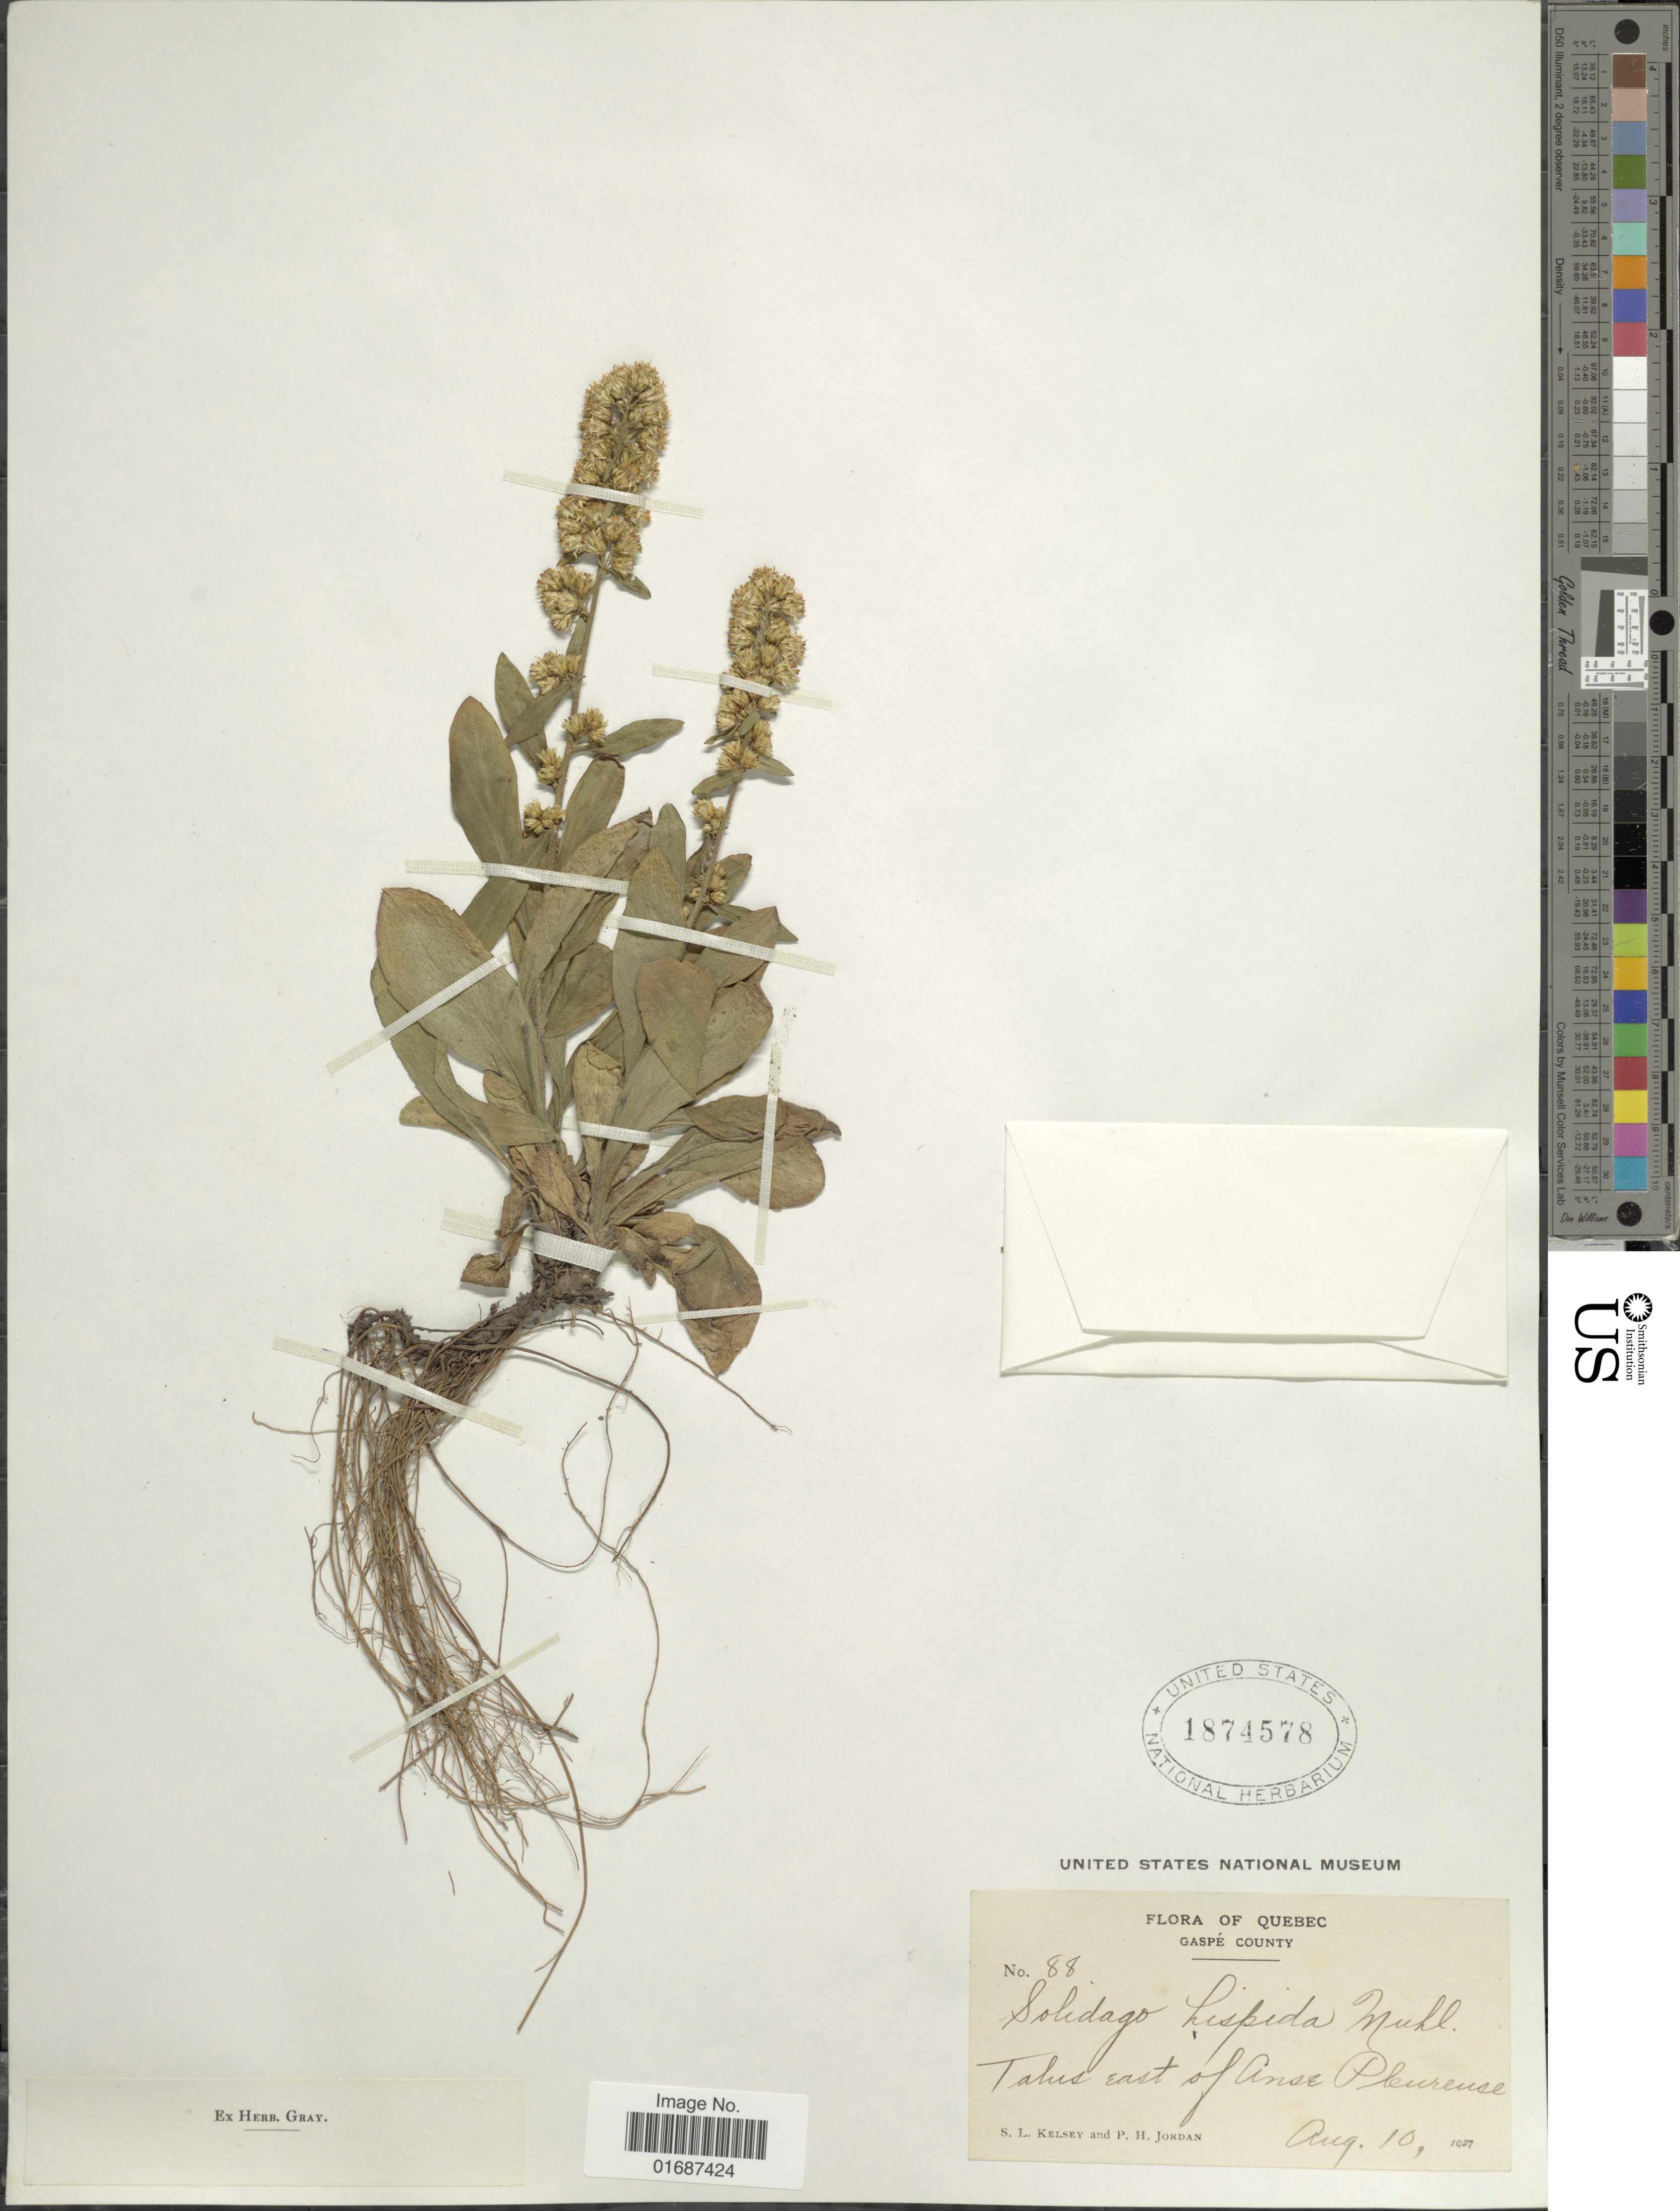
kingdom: Plantae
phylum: Tracheophyta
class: Magnoliopsida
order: Asterales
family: Asteraceae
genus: Solidago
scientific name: Solidago hispida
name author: Muhl. ex Willd.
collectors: S. Kelsey & P. Jordan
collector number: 88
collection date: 1927-08-10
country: Canada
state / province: Quebec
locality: Gaspe County, Talus east of Anse Pleureuse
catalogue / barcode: US 1874578